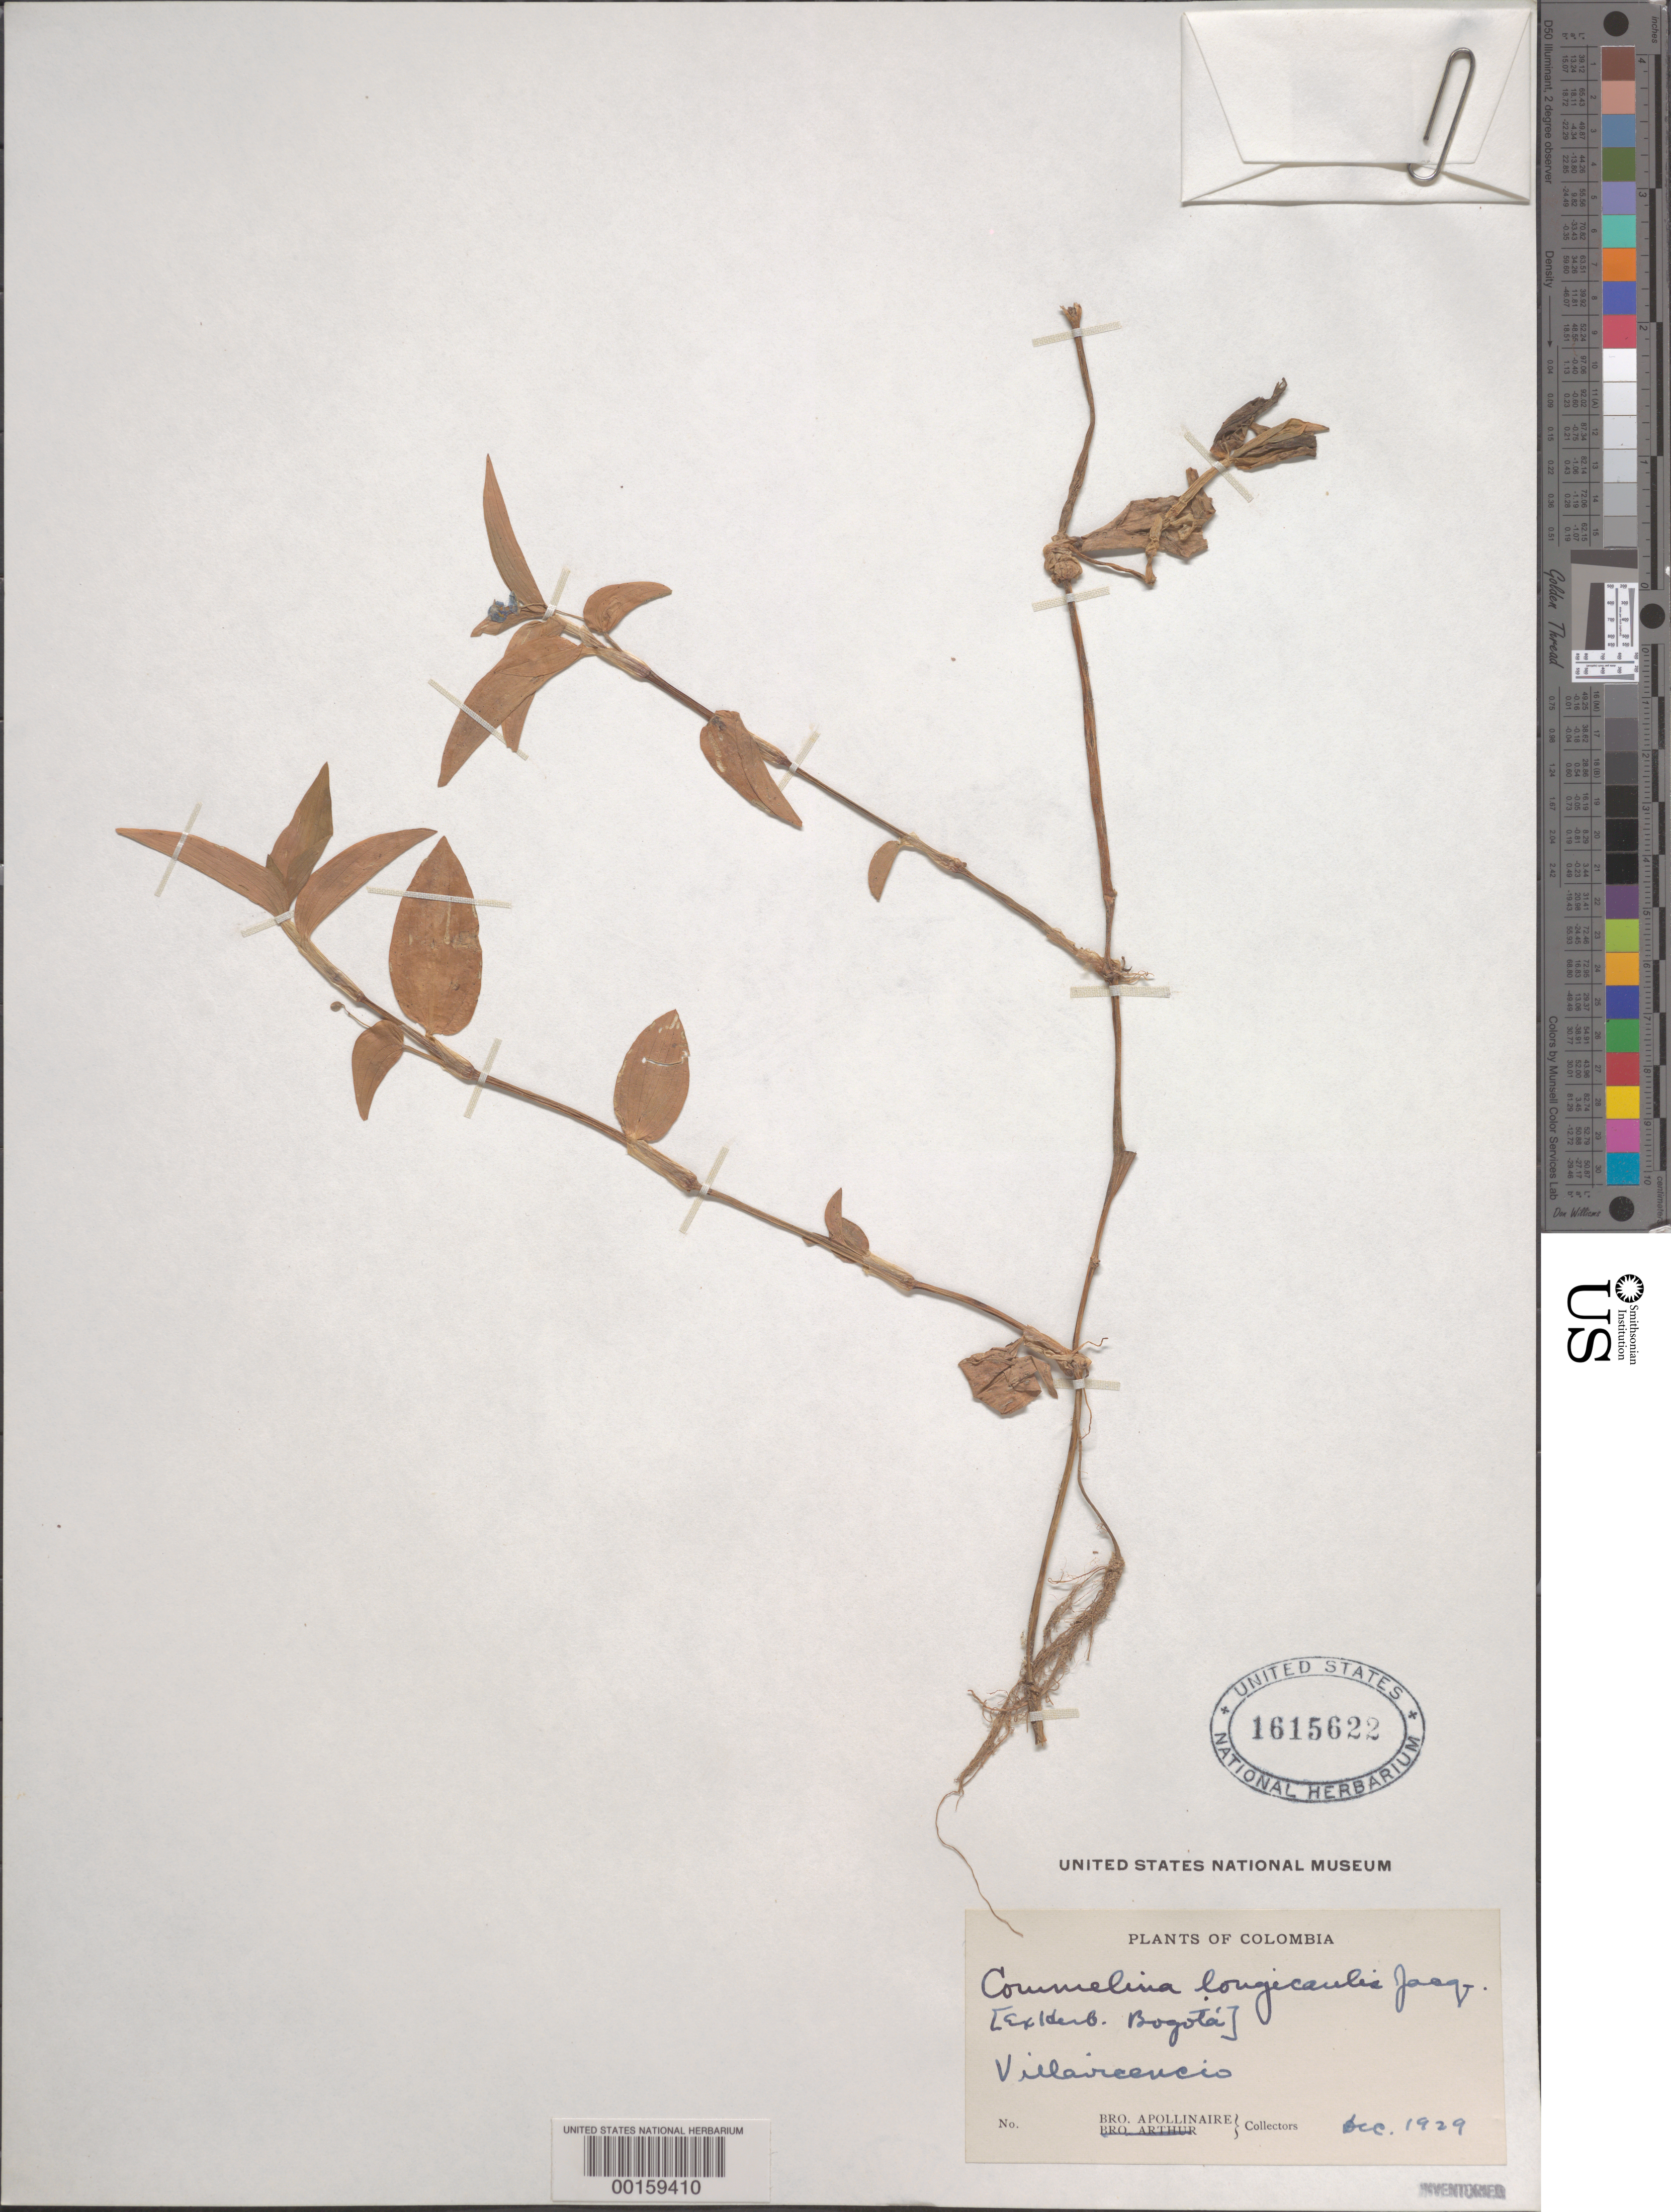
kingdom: Plantae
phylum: Tracheophyta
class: Liliopsida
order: Commelinales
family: Commelinaceae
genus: Commelina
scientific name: Commelina diffusa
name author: Burm. f.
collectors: B. Apolinar Maria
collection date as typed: Dec 1929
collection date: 1929-12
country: Colombia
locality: Villa Vicencia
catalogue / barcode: US 1615622